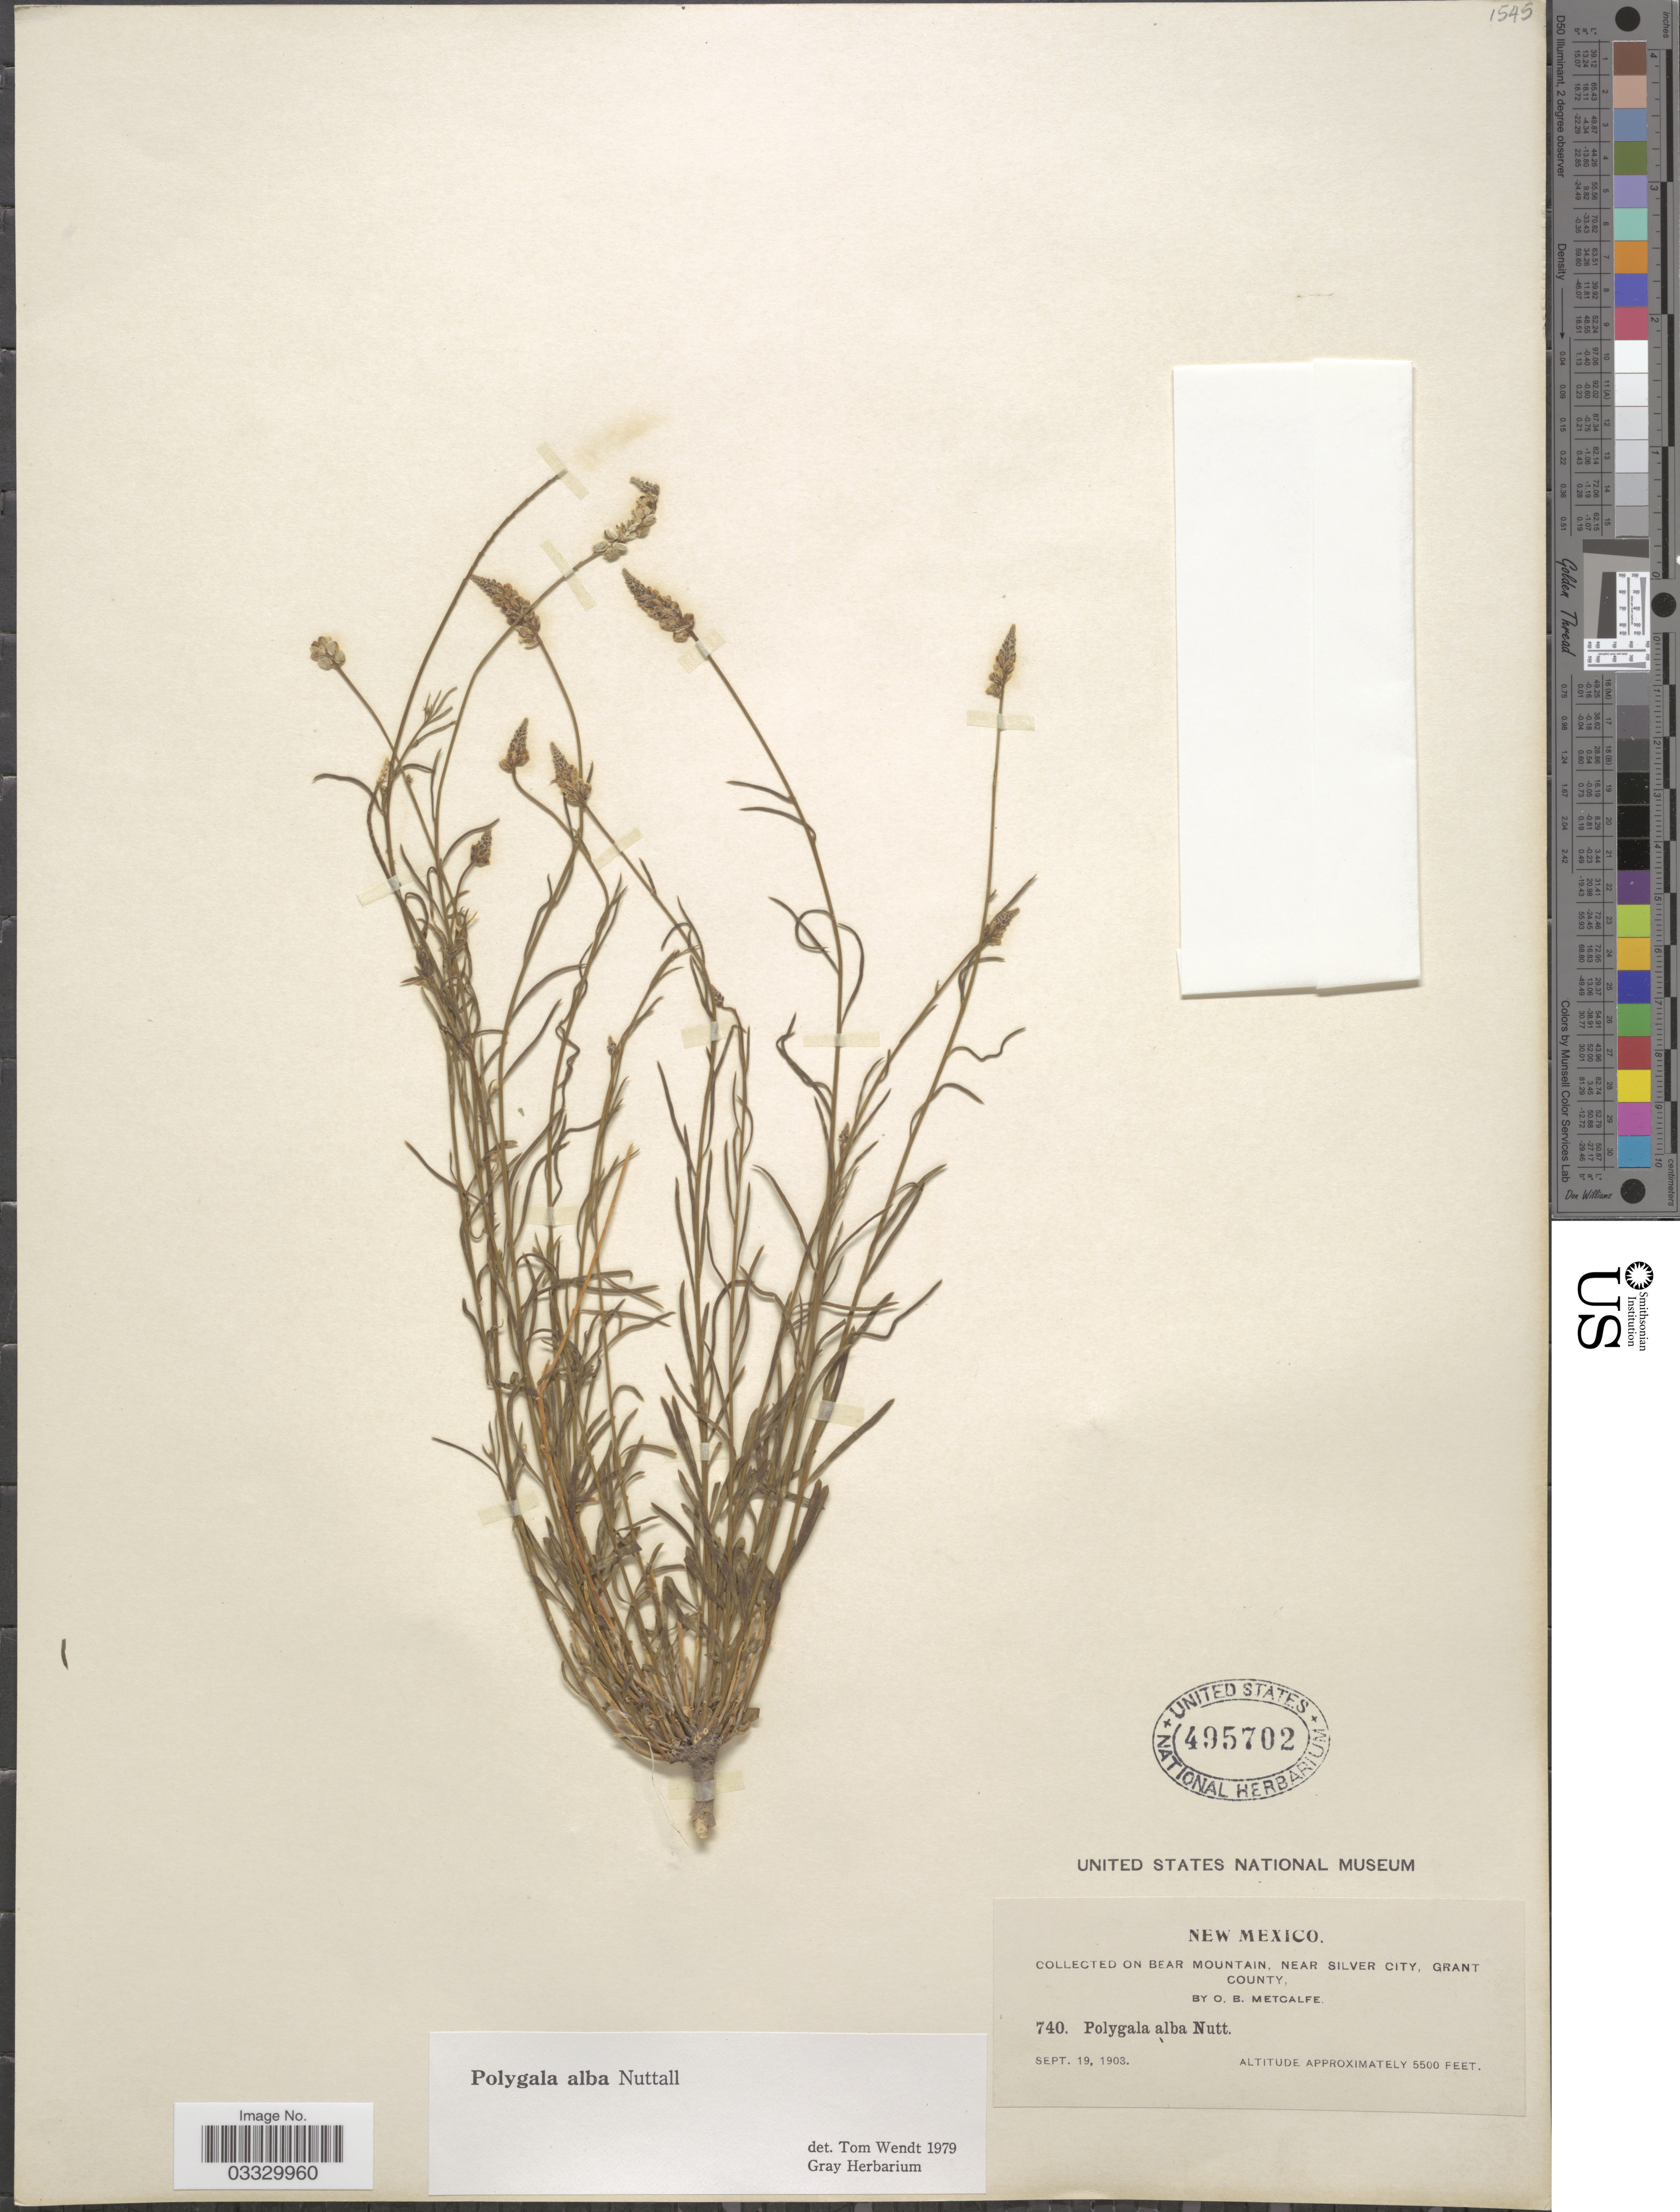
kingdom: Plantae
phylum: Tracheophyta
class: Magnoliopsida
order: Fabales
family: Polygalaceae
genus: Polygala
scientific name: Polygala alba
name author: Nutt.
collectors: O. B. Metcalfe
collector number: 740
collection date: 1903-09-19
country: United States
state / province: New Mexico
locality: Bear Mountain, near Silver City, Grant County.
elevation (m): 1676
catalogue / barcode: US 495702